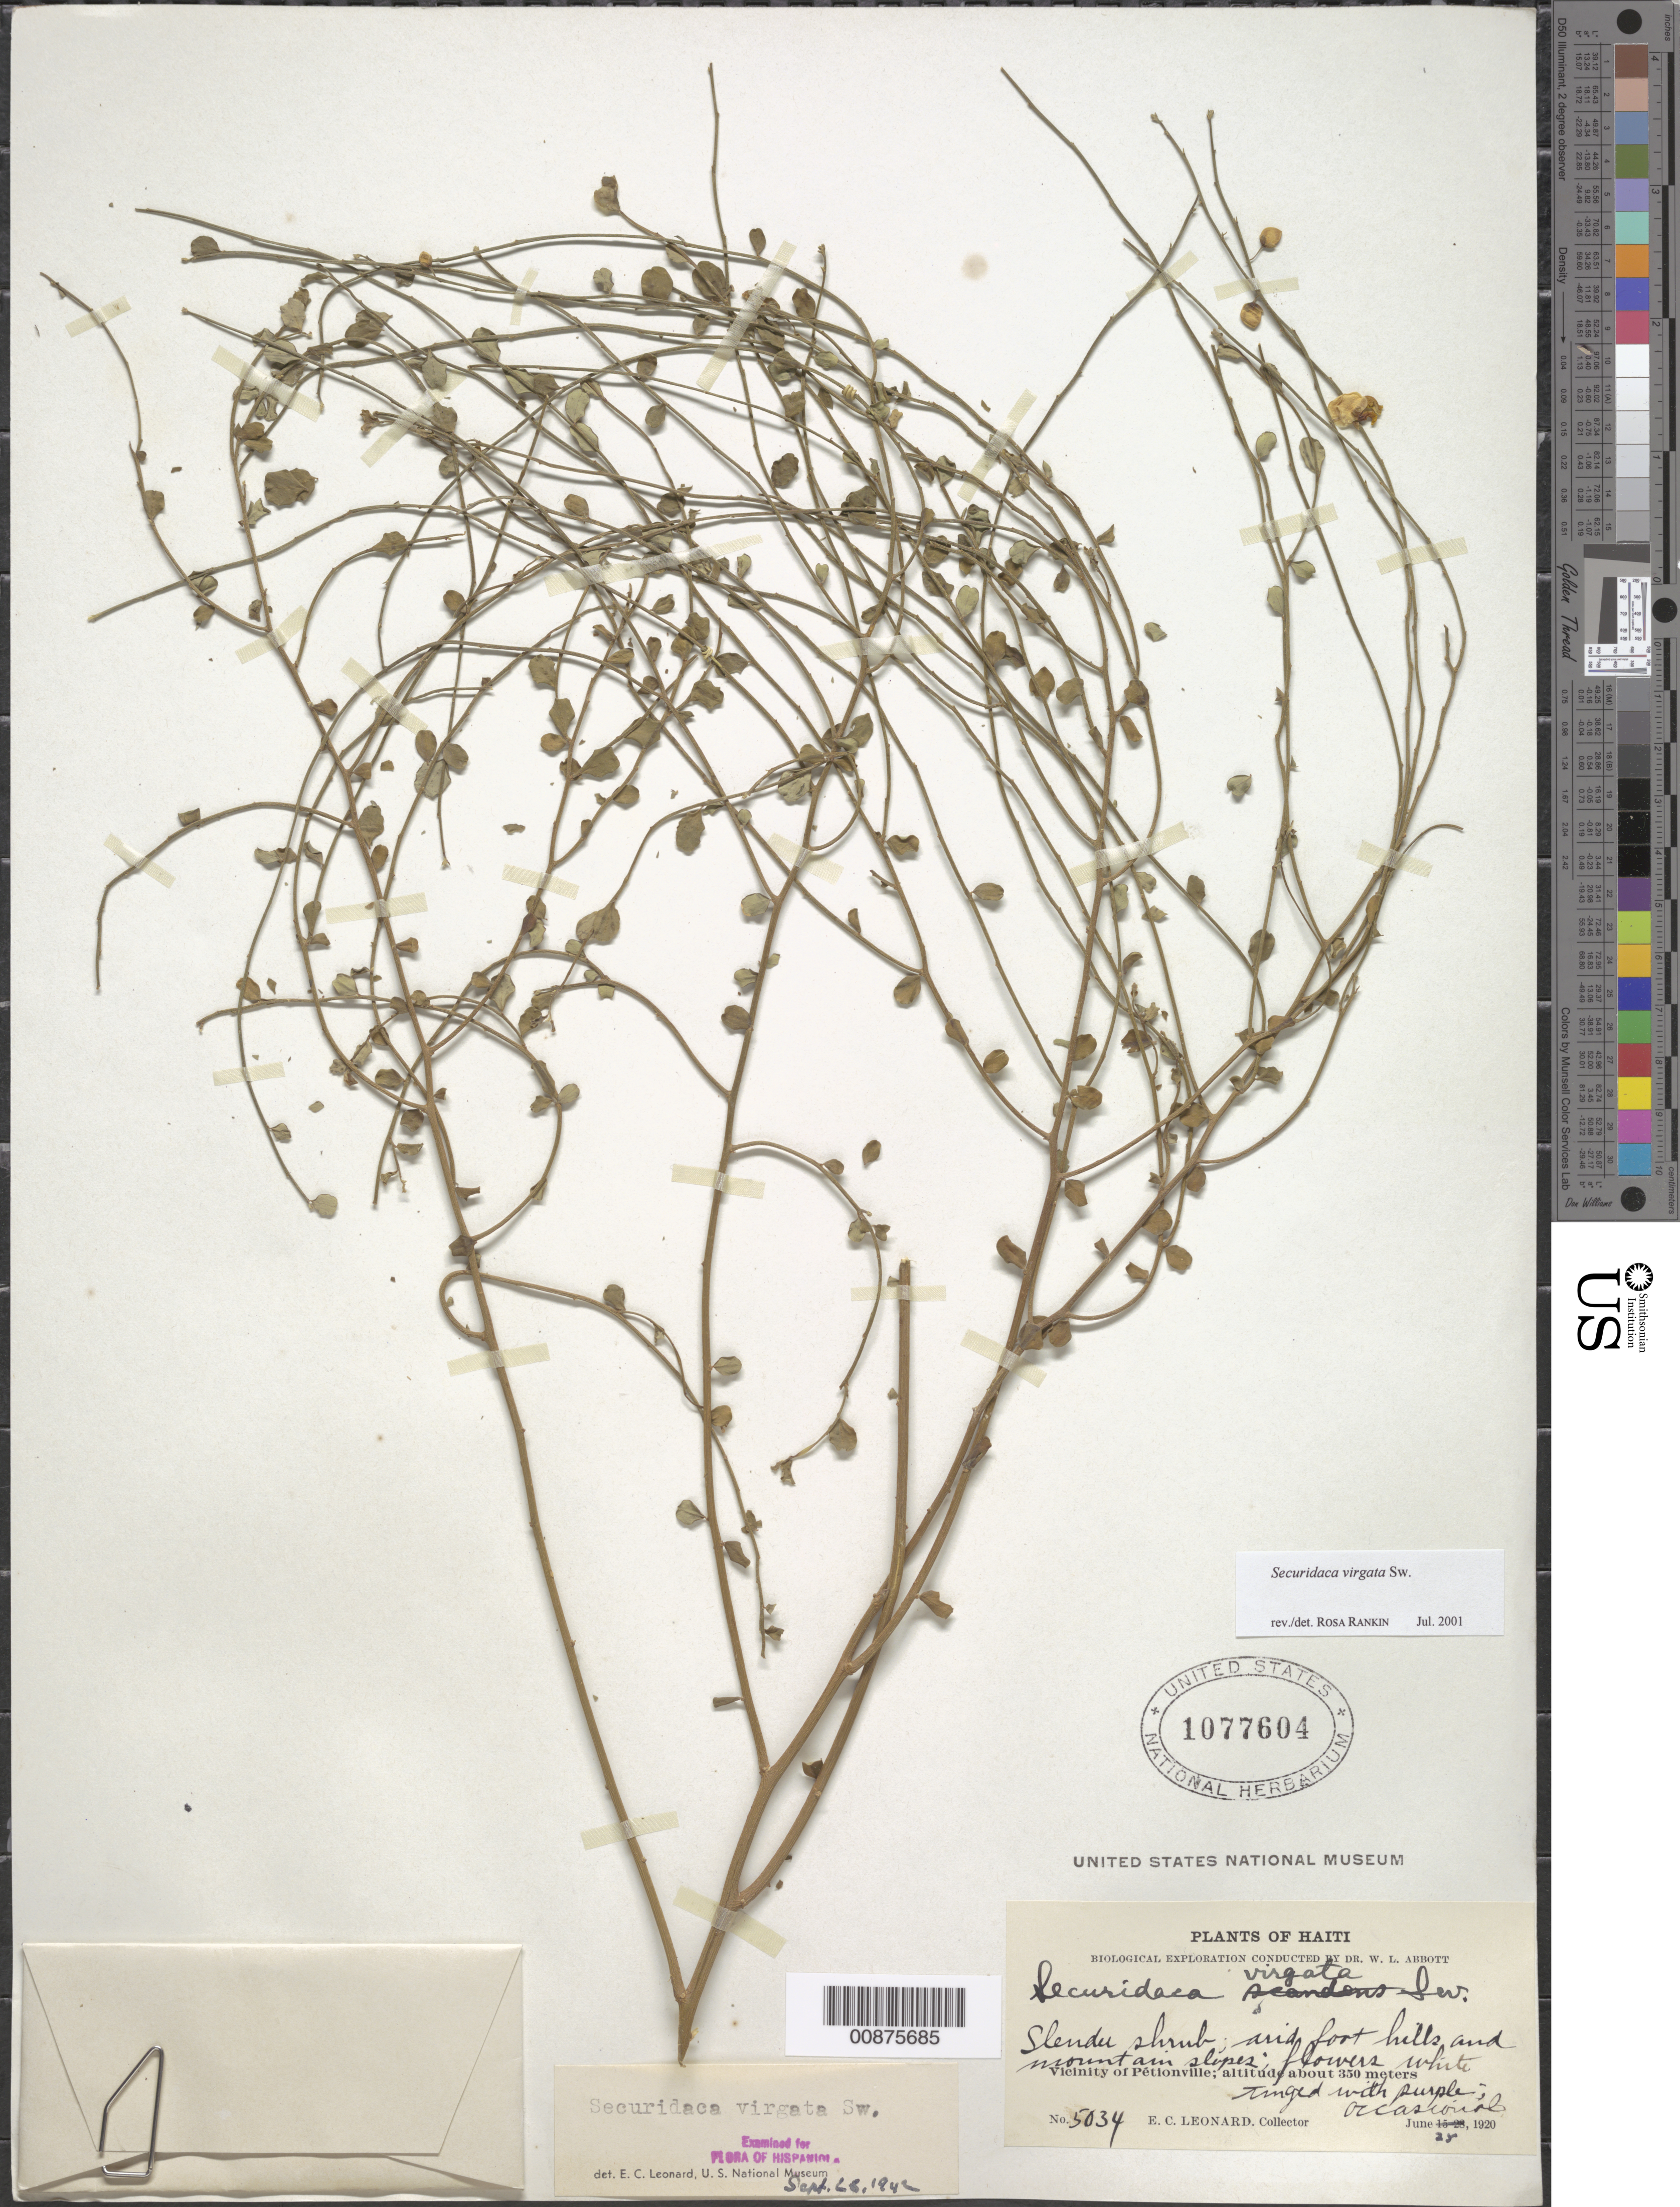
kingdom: Plantae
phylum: Tracheophyta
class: Magnoliopsida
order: Fabales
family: Polygalaceae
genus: Securidaca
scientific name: Securidaca virgata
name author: Sw.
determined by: Rankin Rodriguez, Rosa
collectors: E. C. Leonard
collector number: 5034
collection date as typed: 25 Jun 1920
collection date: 1920-06-25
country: Haiti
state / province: Ouest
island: Hispaniola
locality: Vicinity of Pétionville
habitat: Arid foot hills and mountain slopes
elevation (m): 350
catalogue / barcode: US 1077604